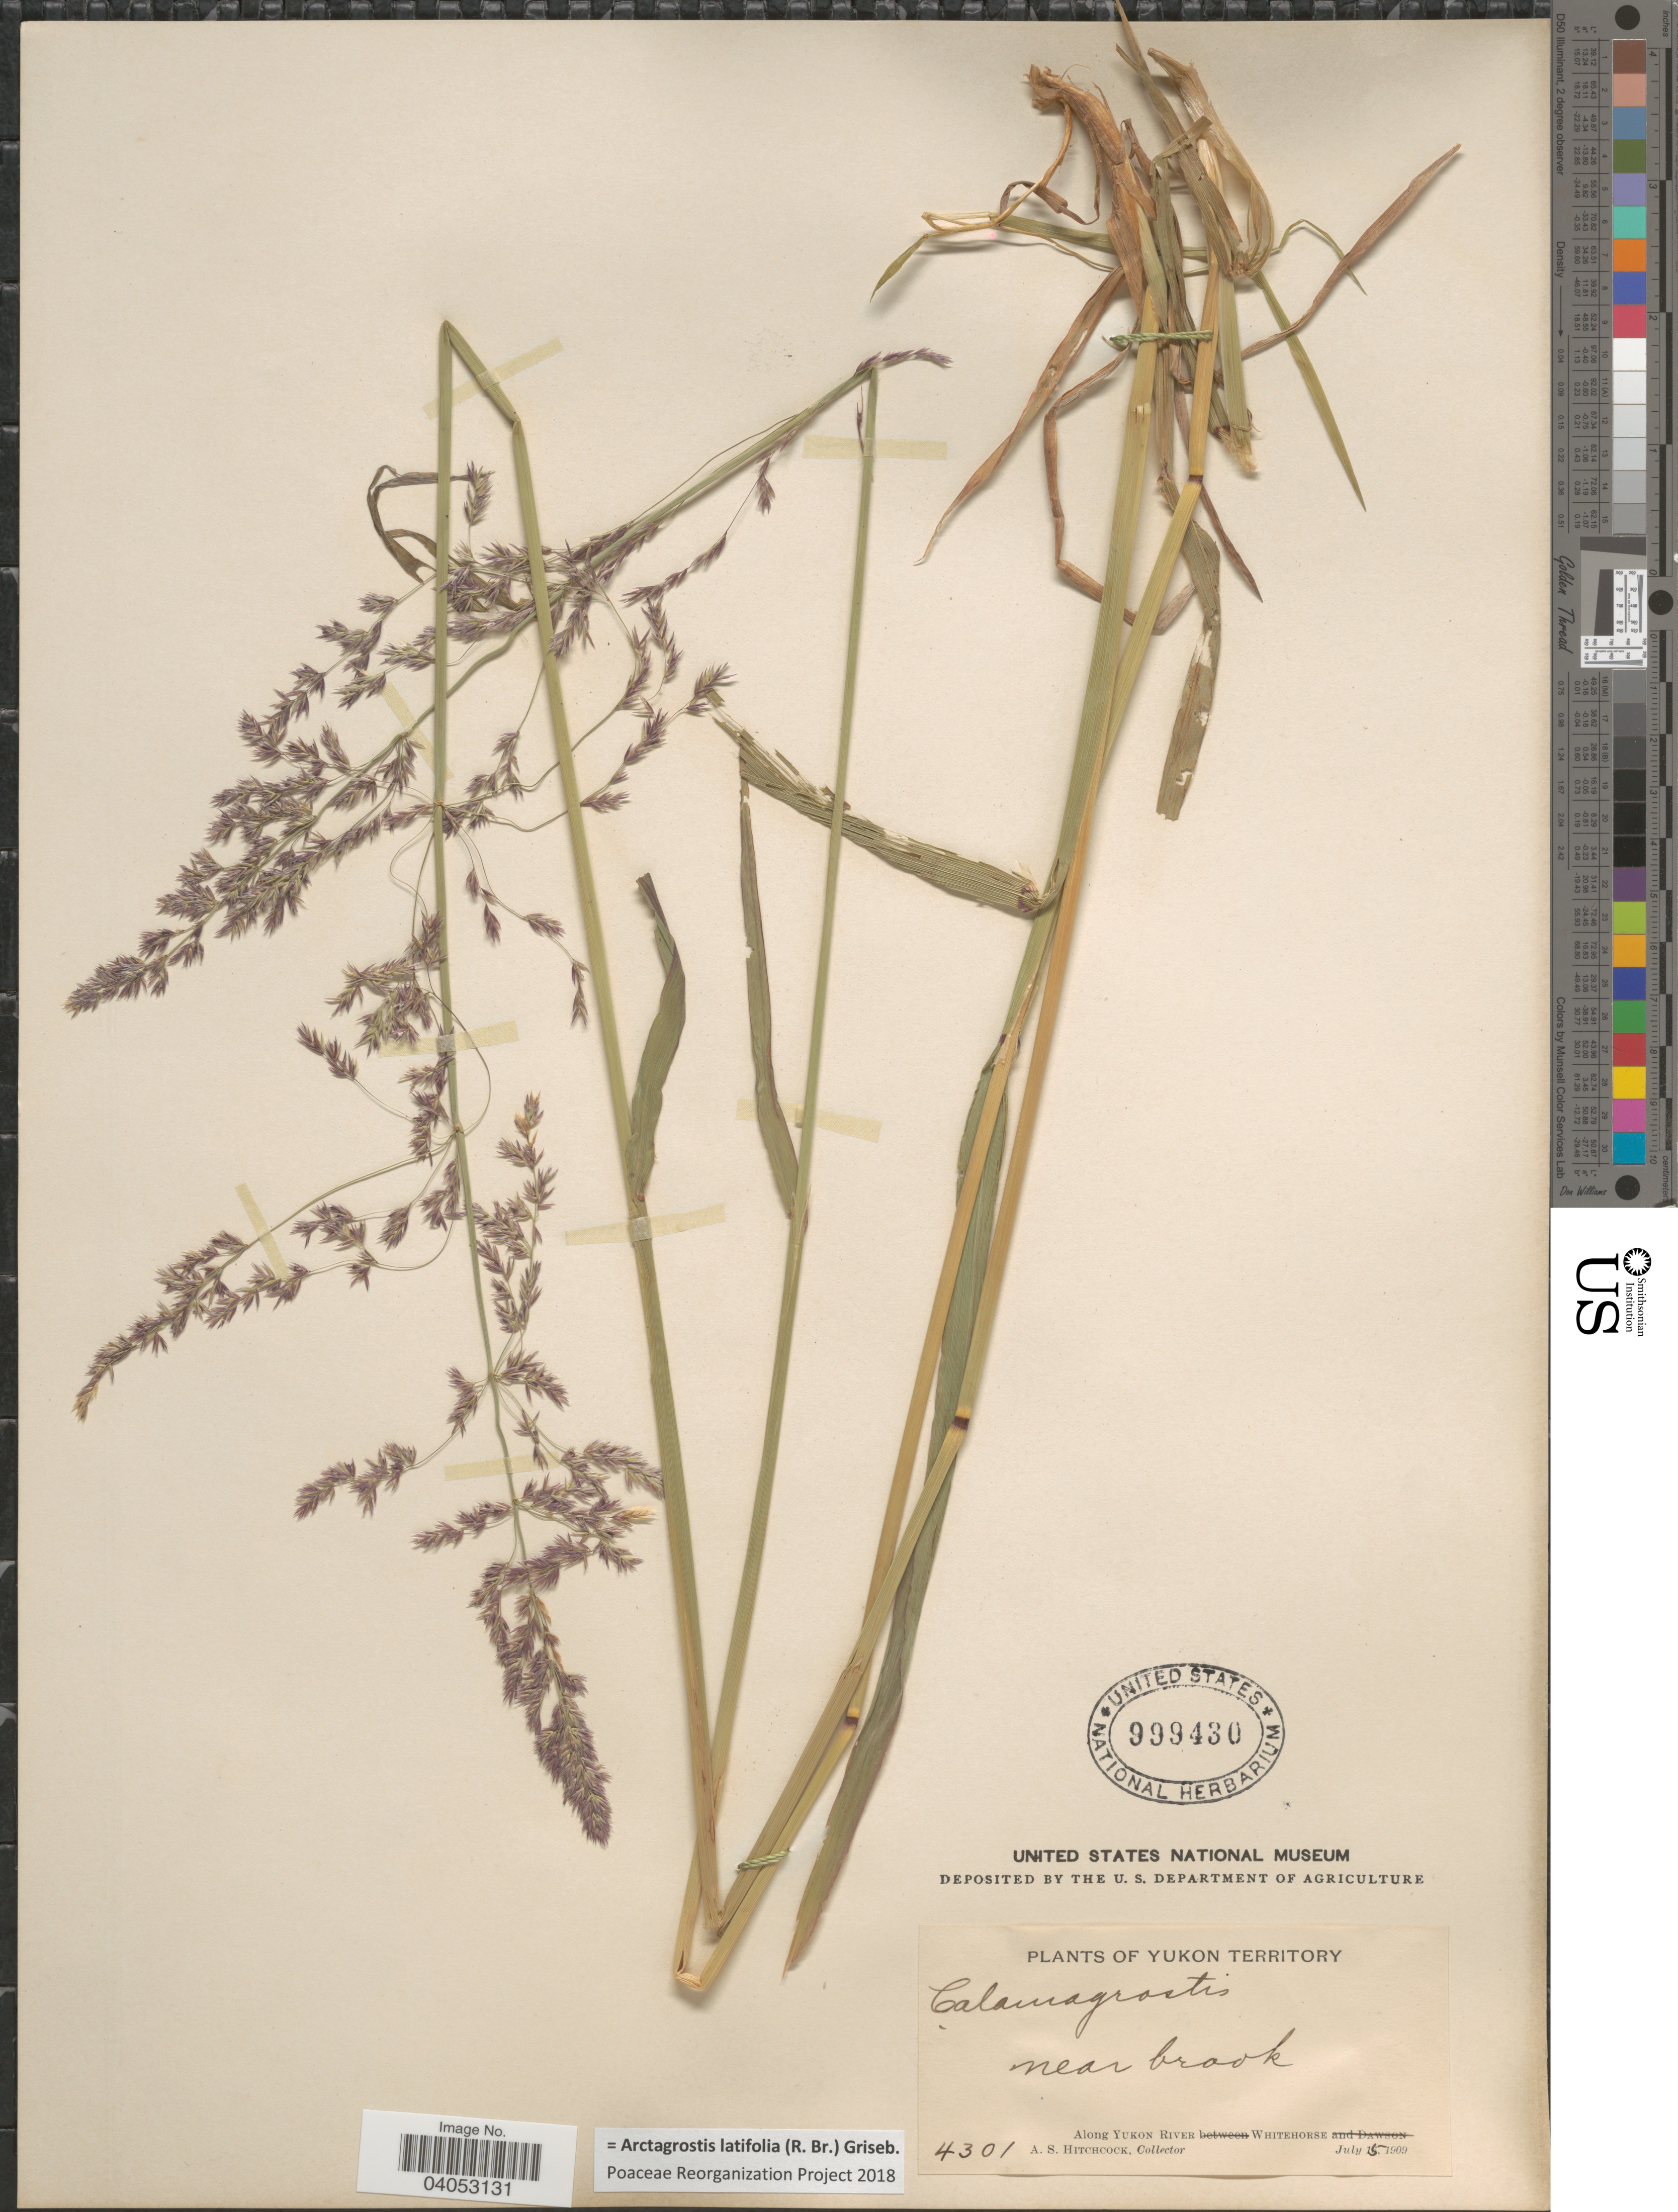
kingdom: Plantae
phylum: Tracheophyta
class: Liliopsida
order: Poales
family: Poaceae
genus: Arctagrostis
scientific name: Arctagrostis latifolia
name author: (R. Br.) Griseb.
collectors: A. S. Hitchcock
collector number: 4301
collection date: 1909-07-15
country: Canada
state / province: Yukon Territory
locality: Near brook. Along Yukon River. Whitehorse.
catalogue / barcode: US 999430